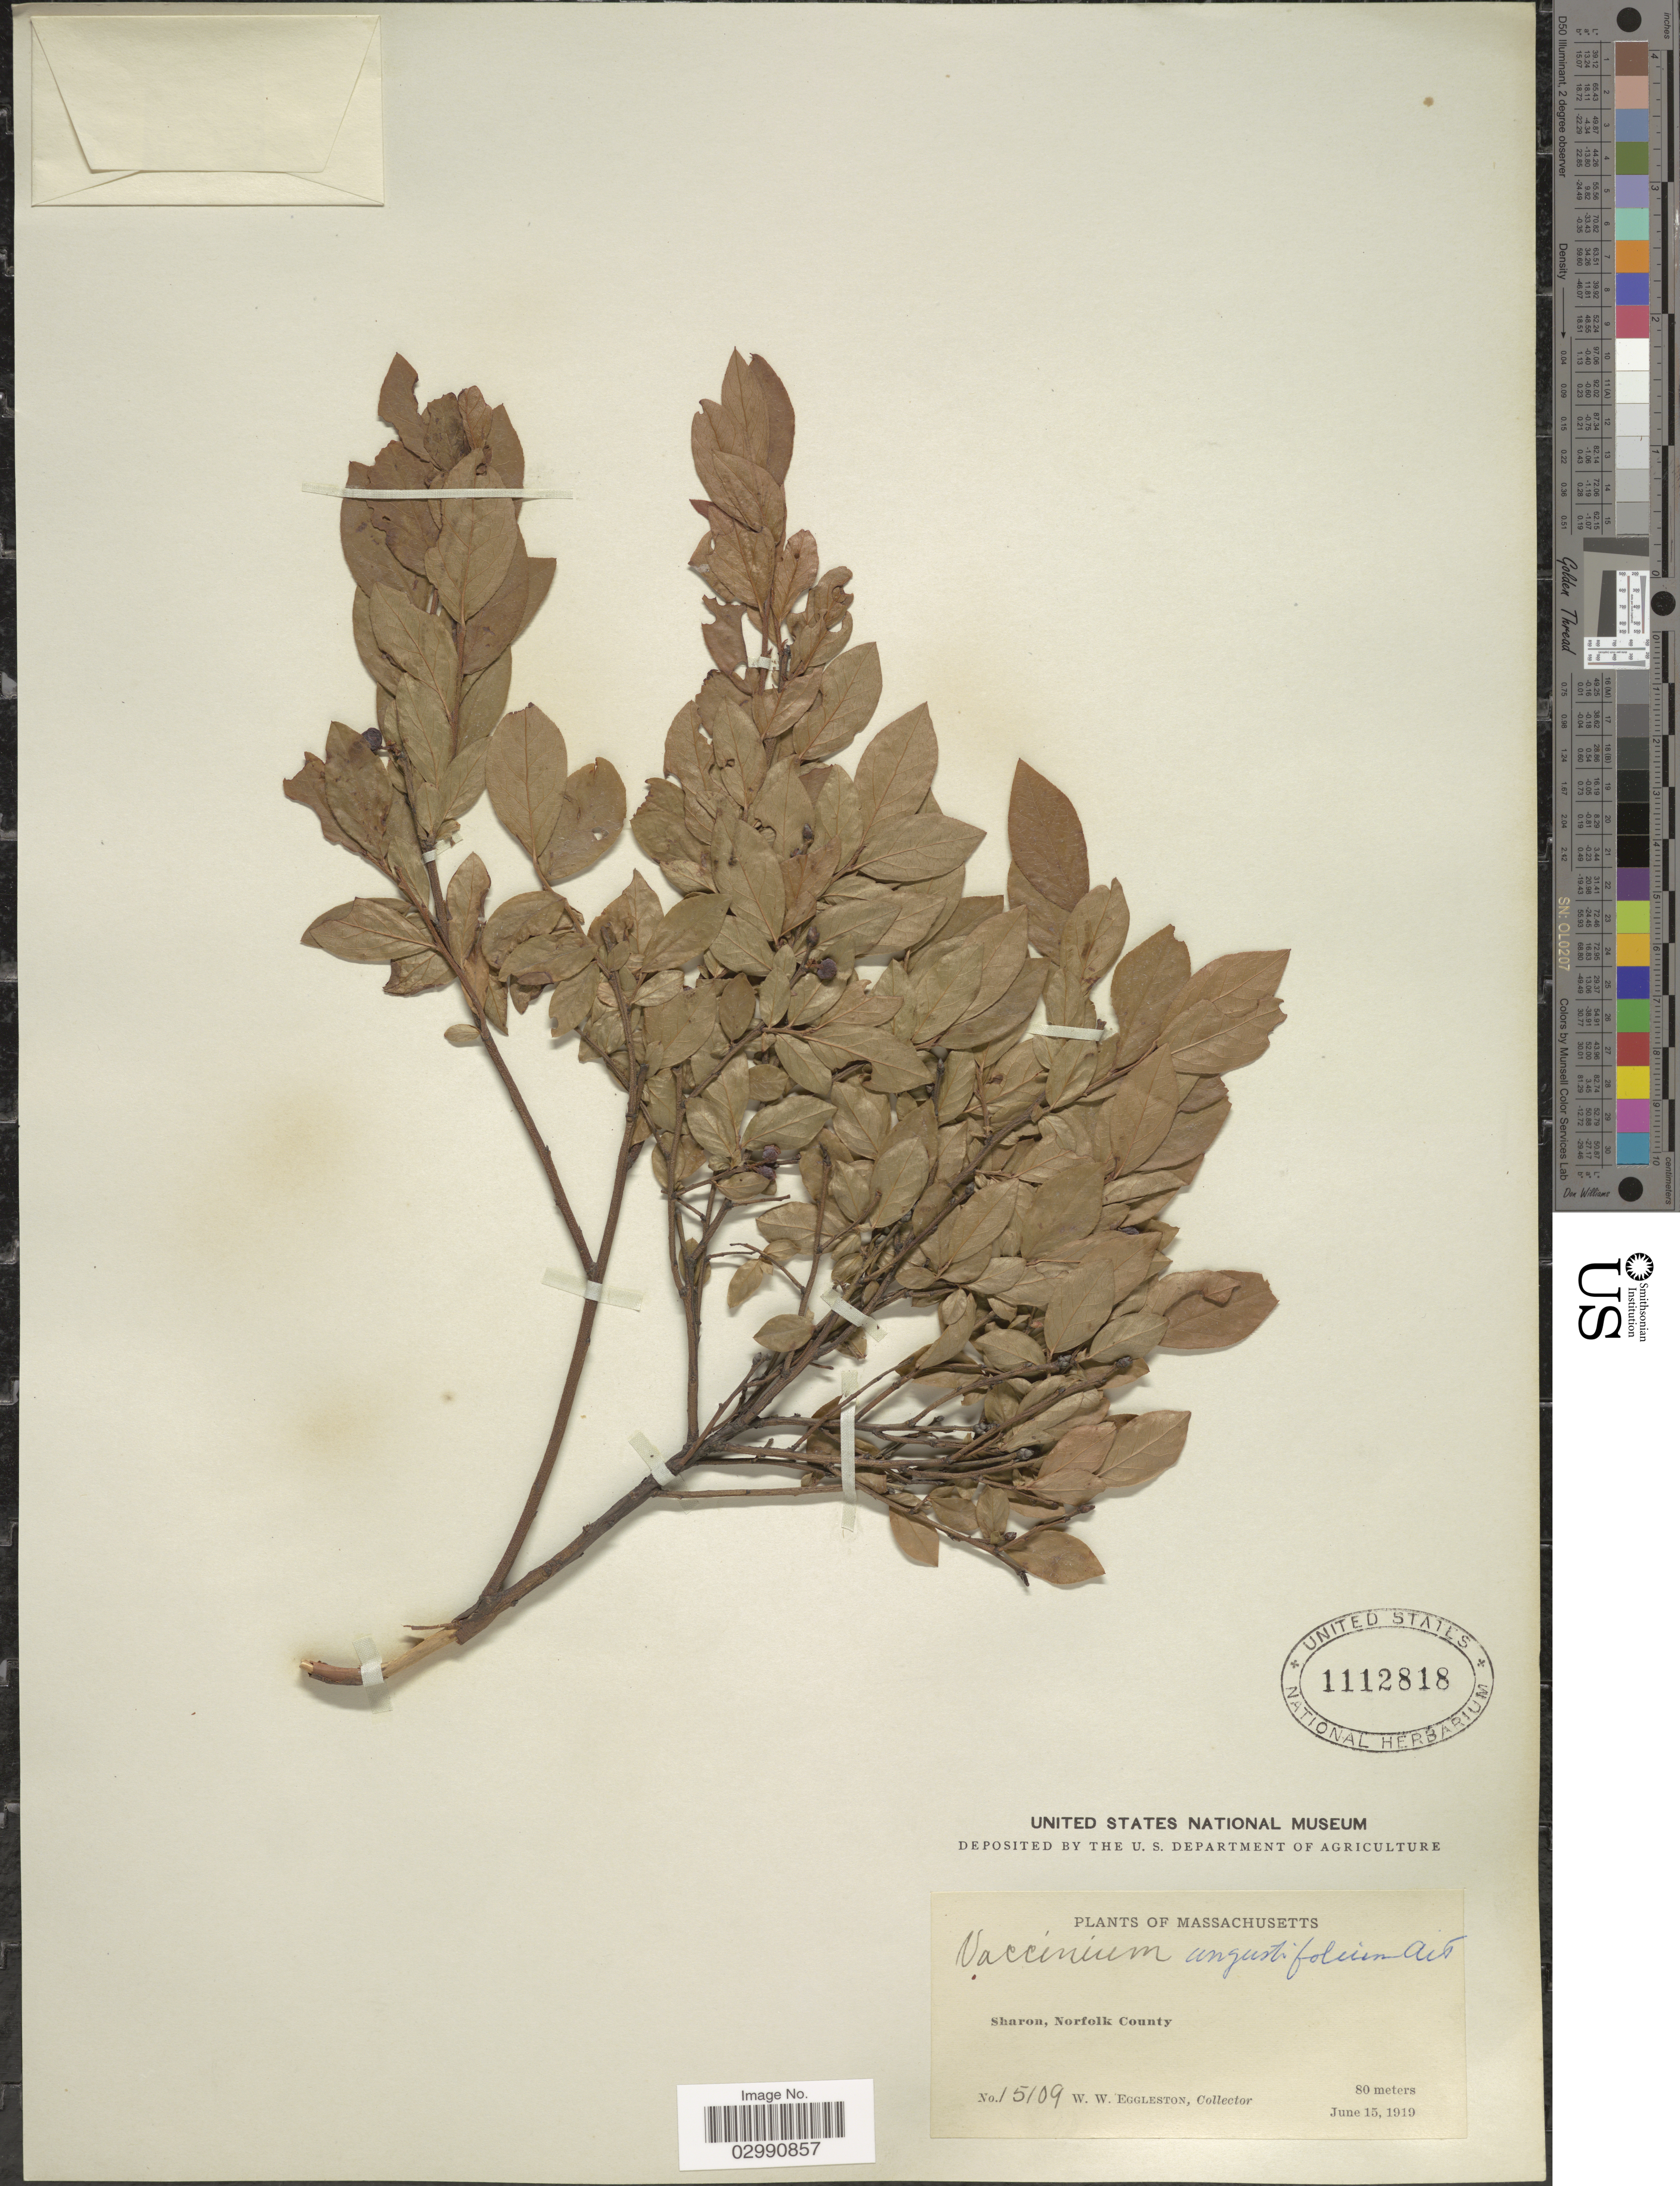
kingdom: Plantae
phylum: Tracheophyta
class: Magnoliopsida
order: Ericales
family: Ericaceae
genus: Vaccinium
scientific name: Vaccinium sp.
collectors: W. W. Eggleston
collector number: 15109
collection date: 1919-06-15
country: United States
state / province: Massachusetts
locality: Sharon, Norfolk County.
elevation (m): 80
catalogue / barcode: US 1112818